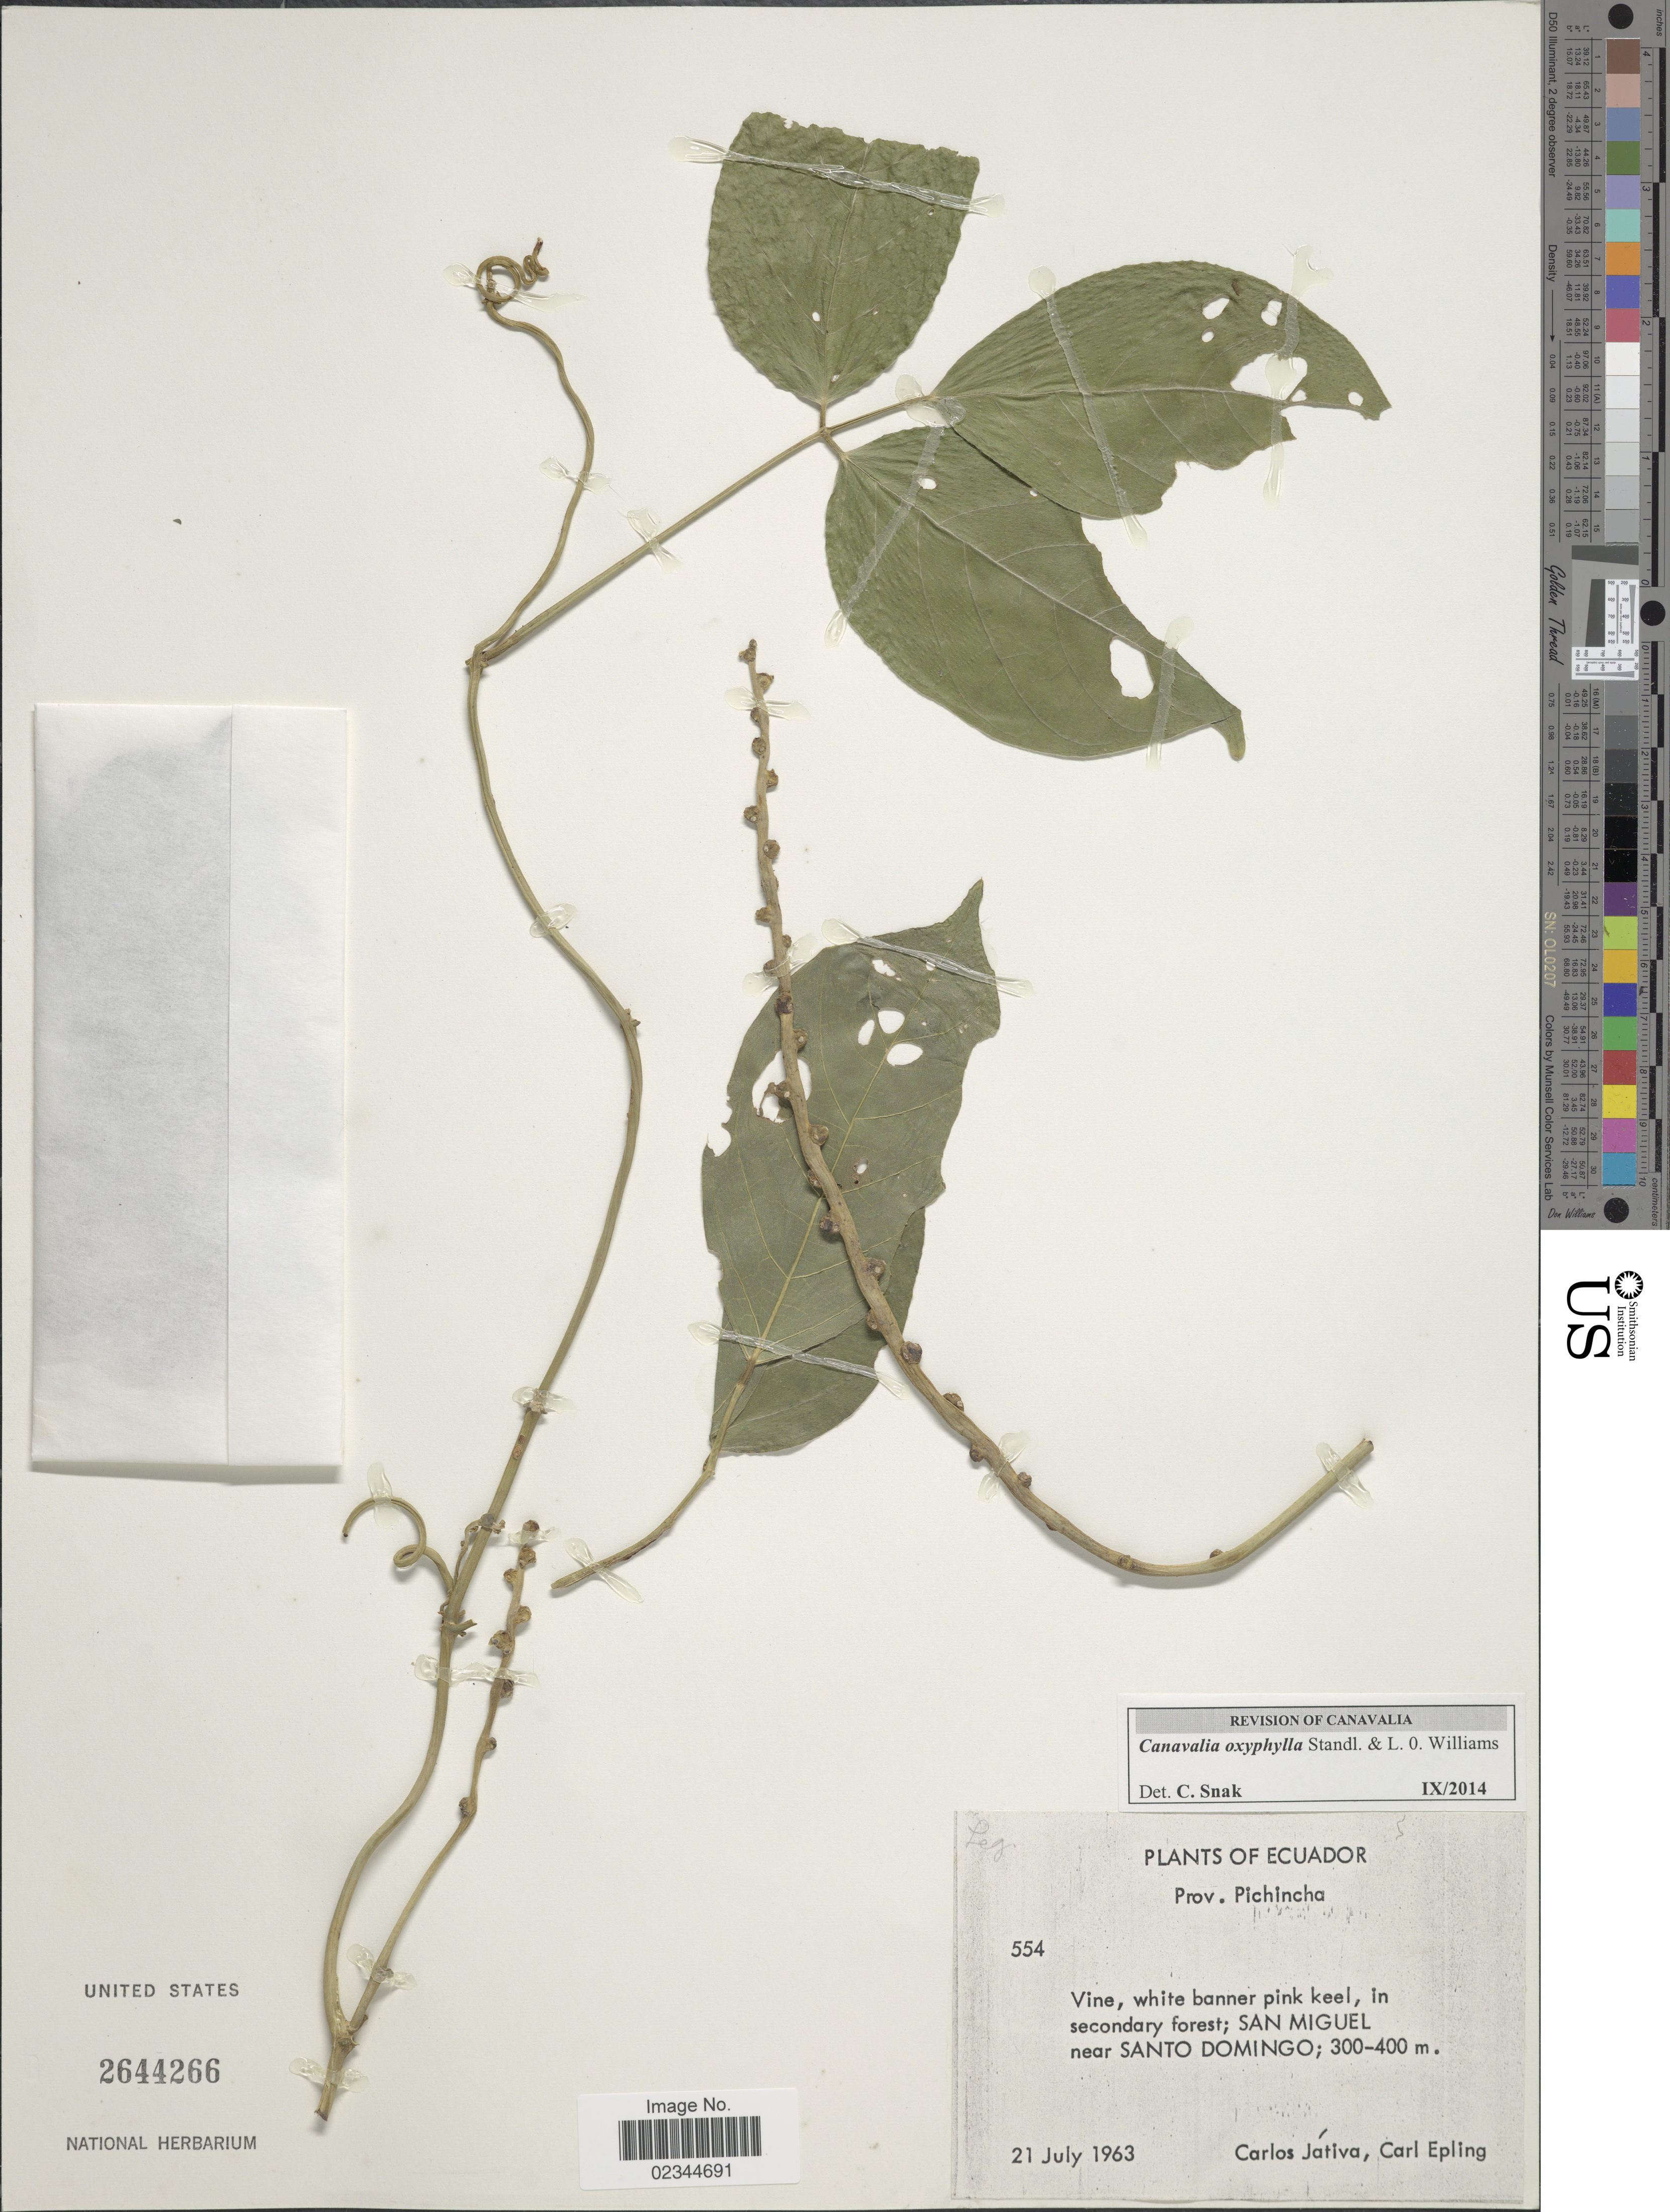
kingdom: Plantae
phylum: Tracheophyta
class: Magnoliopsida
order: Fabales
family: Fabaceae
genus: Canavalia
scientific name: Canavalia oxyphylla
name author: Standl. & L.O. Williams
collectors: C. D. Játiva & C. C. Epling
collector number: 554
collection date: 1963-07-31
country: Ecuador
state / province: Pichincha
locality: Prov. Pichincha. San Miguel near Santo Domingo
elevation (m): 300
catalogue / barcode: US 2644266